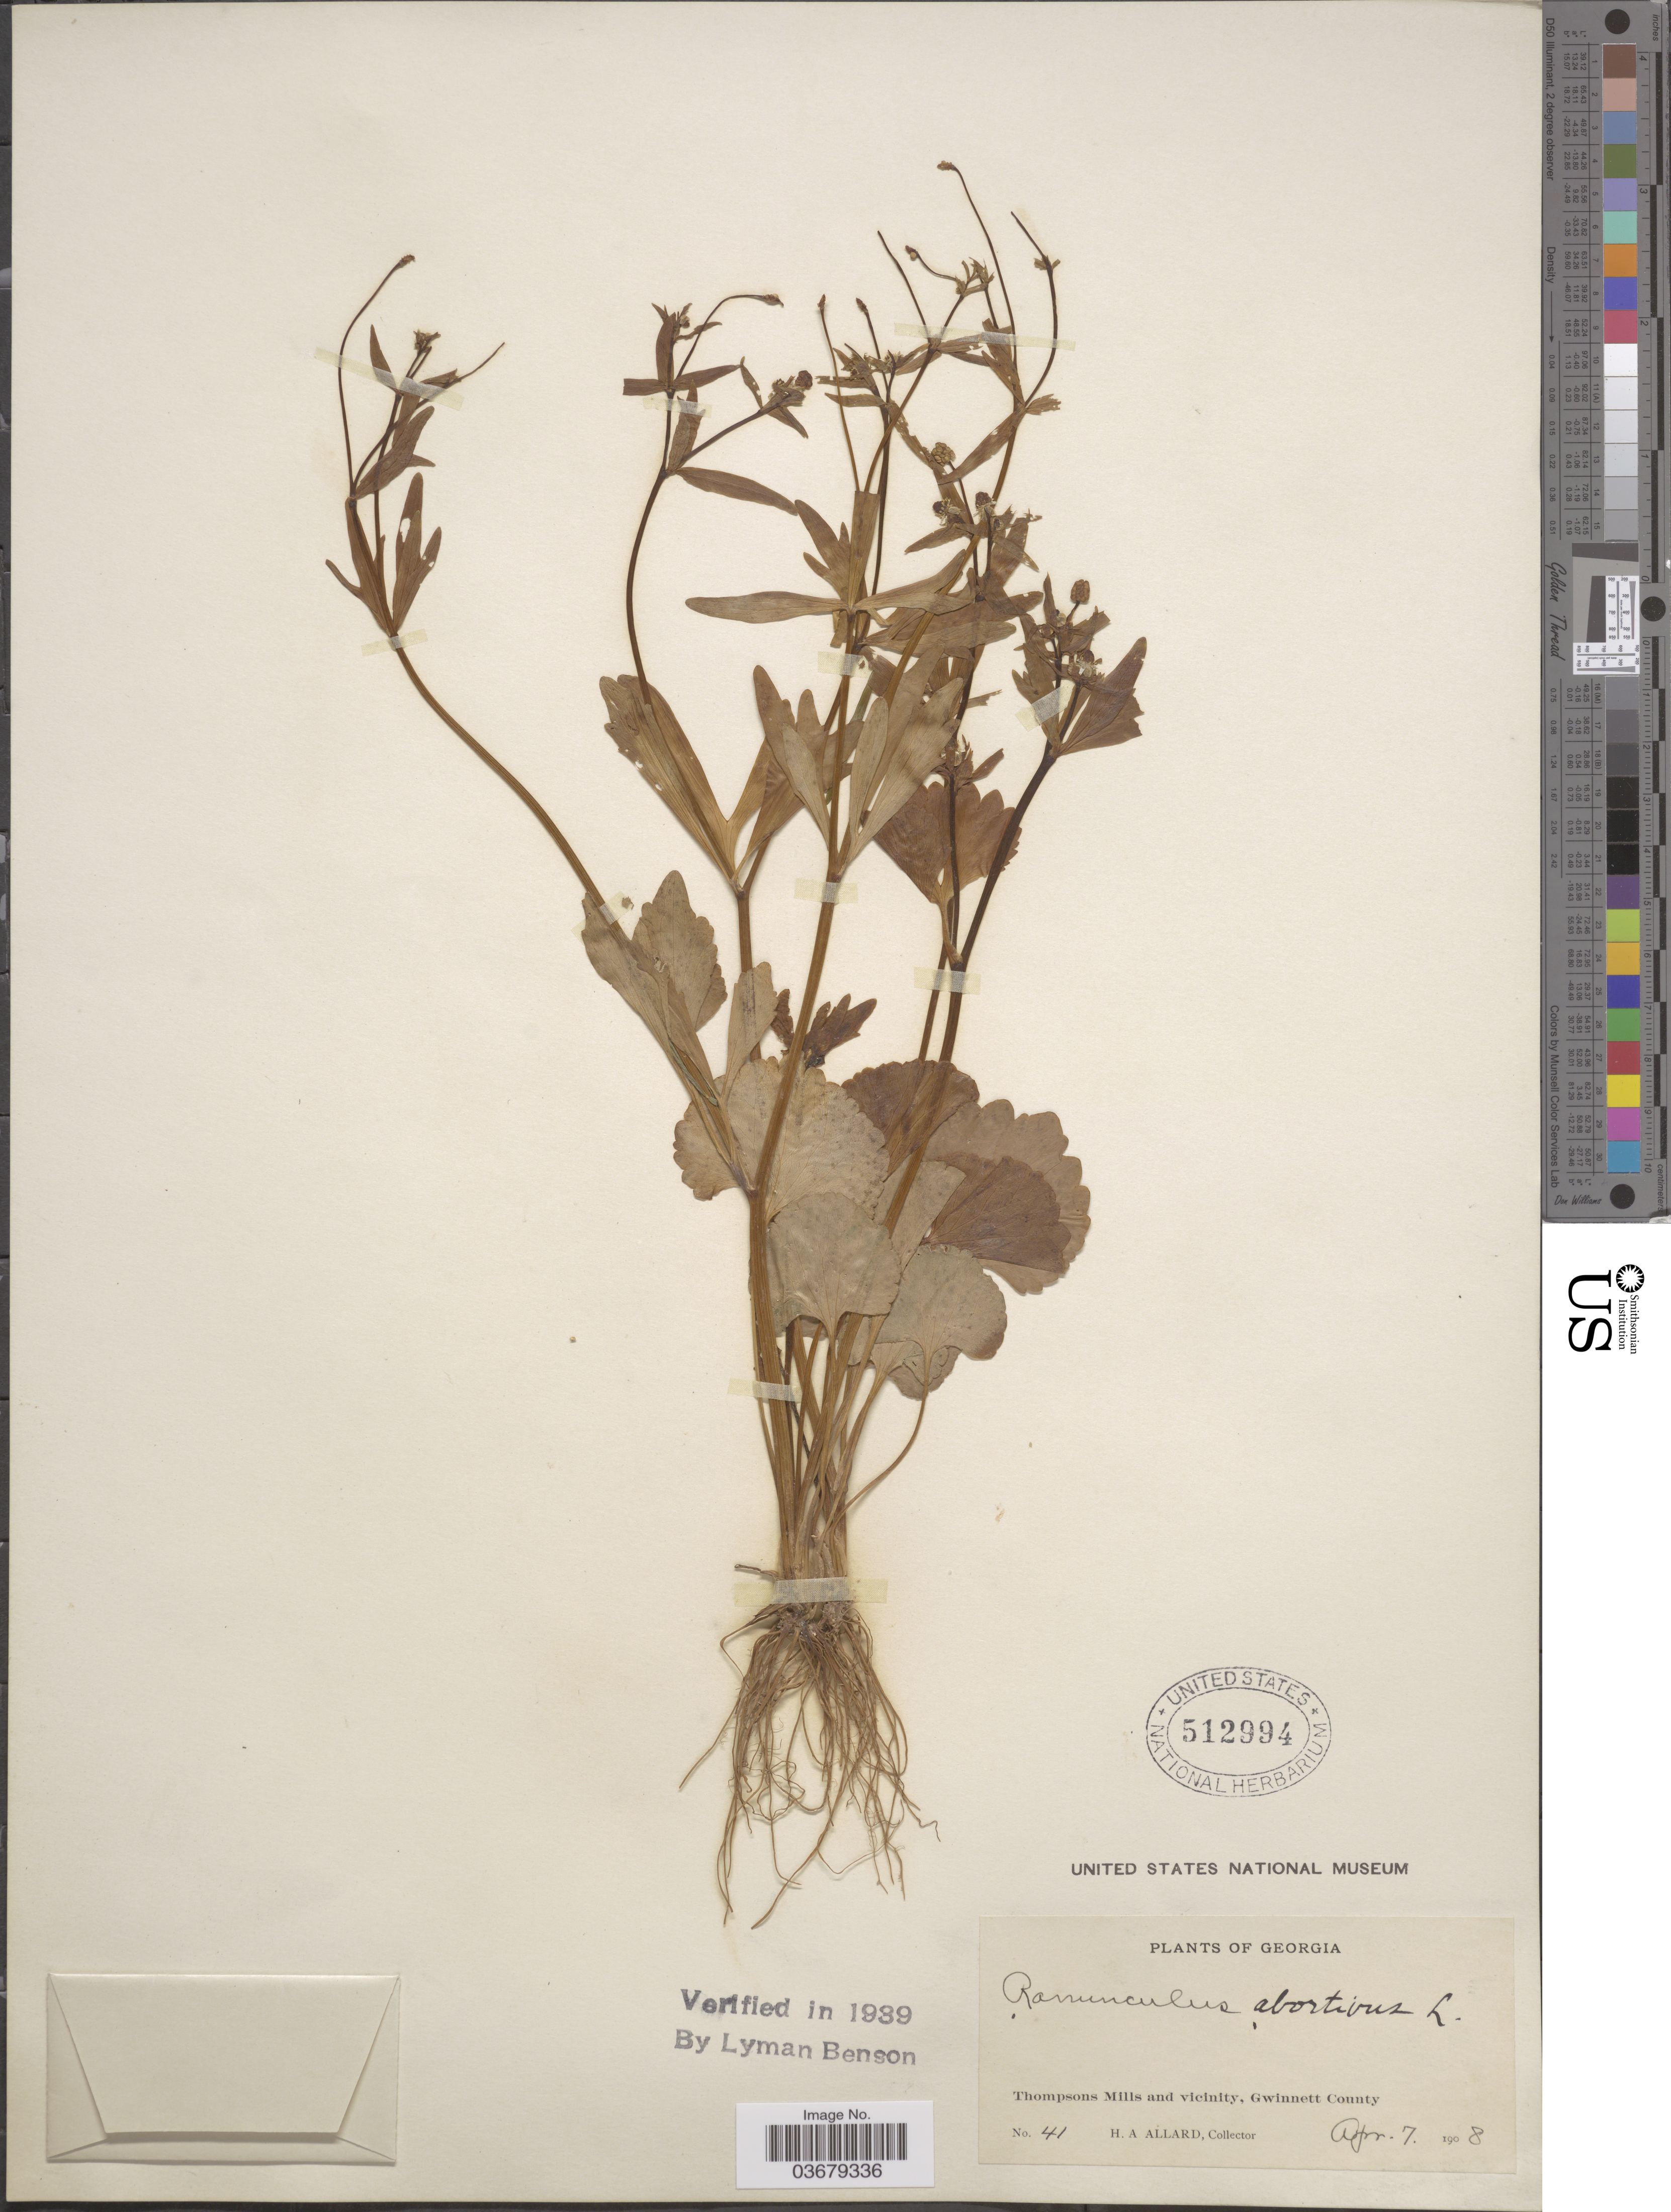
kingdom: Plantae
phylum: Tracheophyta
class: Magnoliopsida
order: Ranunculales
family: Ranunculaceae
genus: Ranunculus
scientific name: Ranunculus abortivus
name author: L.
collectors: H. A. Allard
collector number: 41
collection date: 1908-04-07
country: United States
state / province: Georgia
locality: Thompsons Mills and vicinity, Gwinnett County.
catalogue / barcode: US 512994